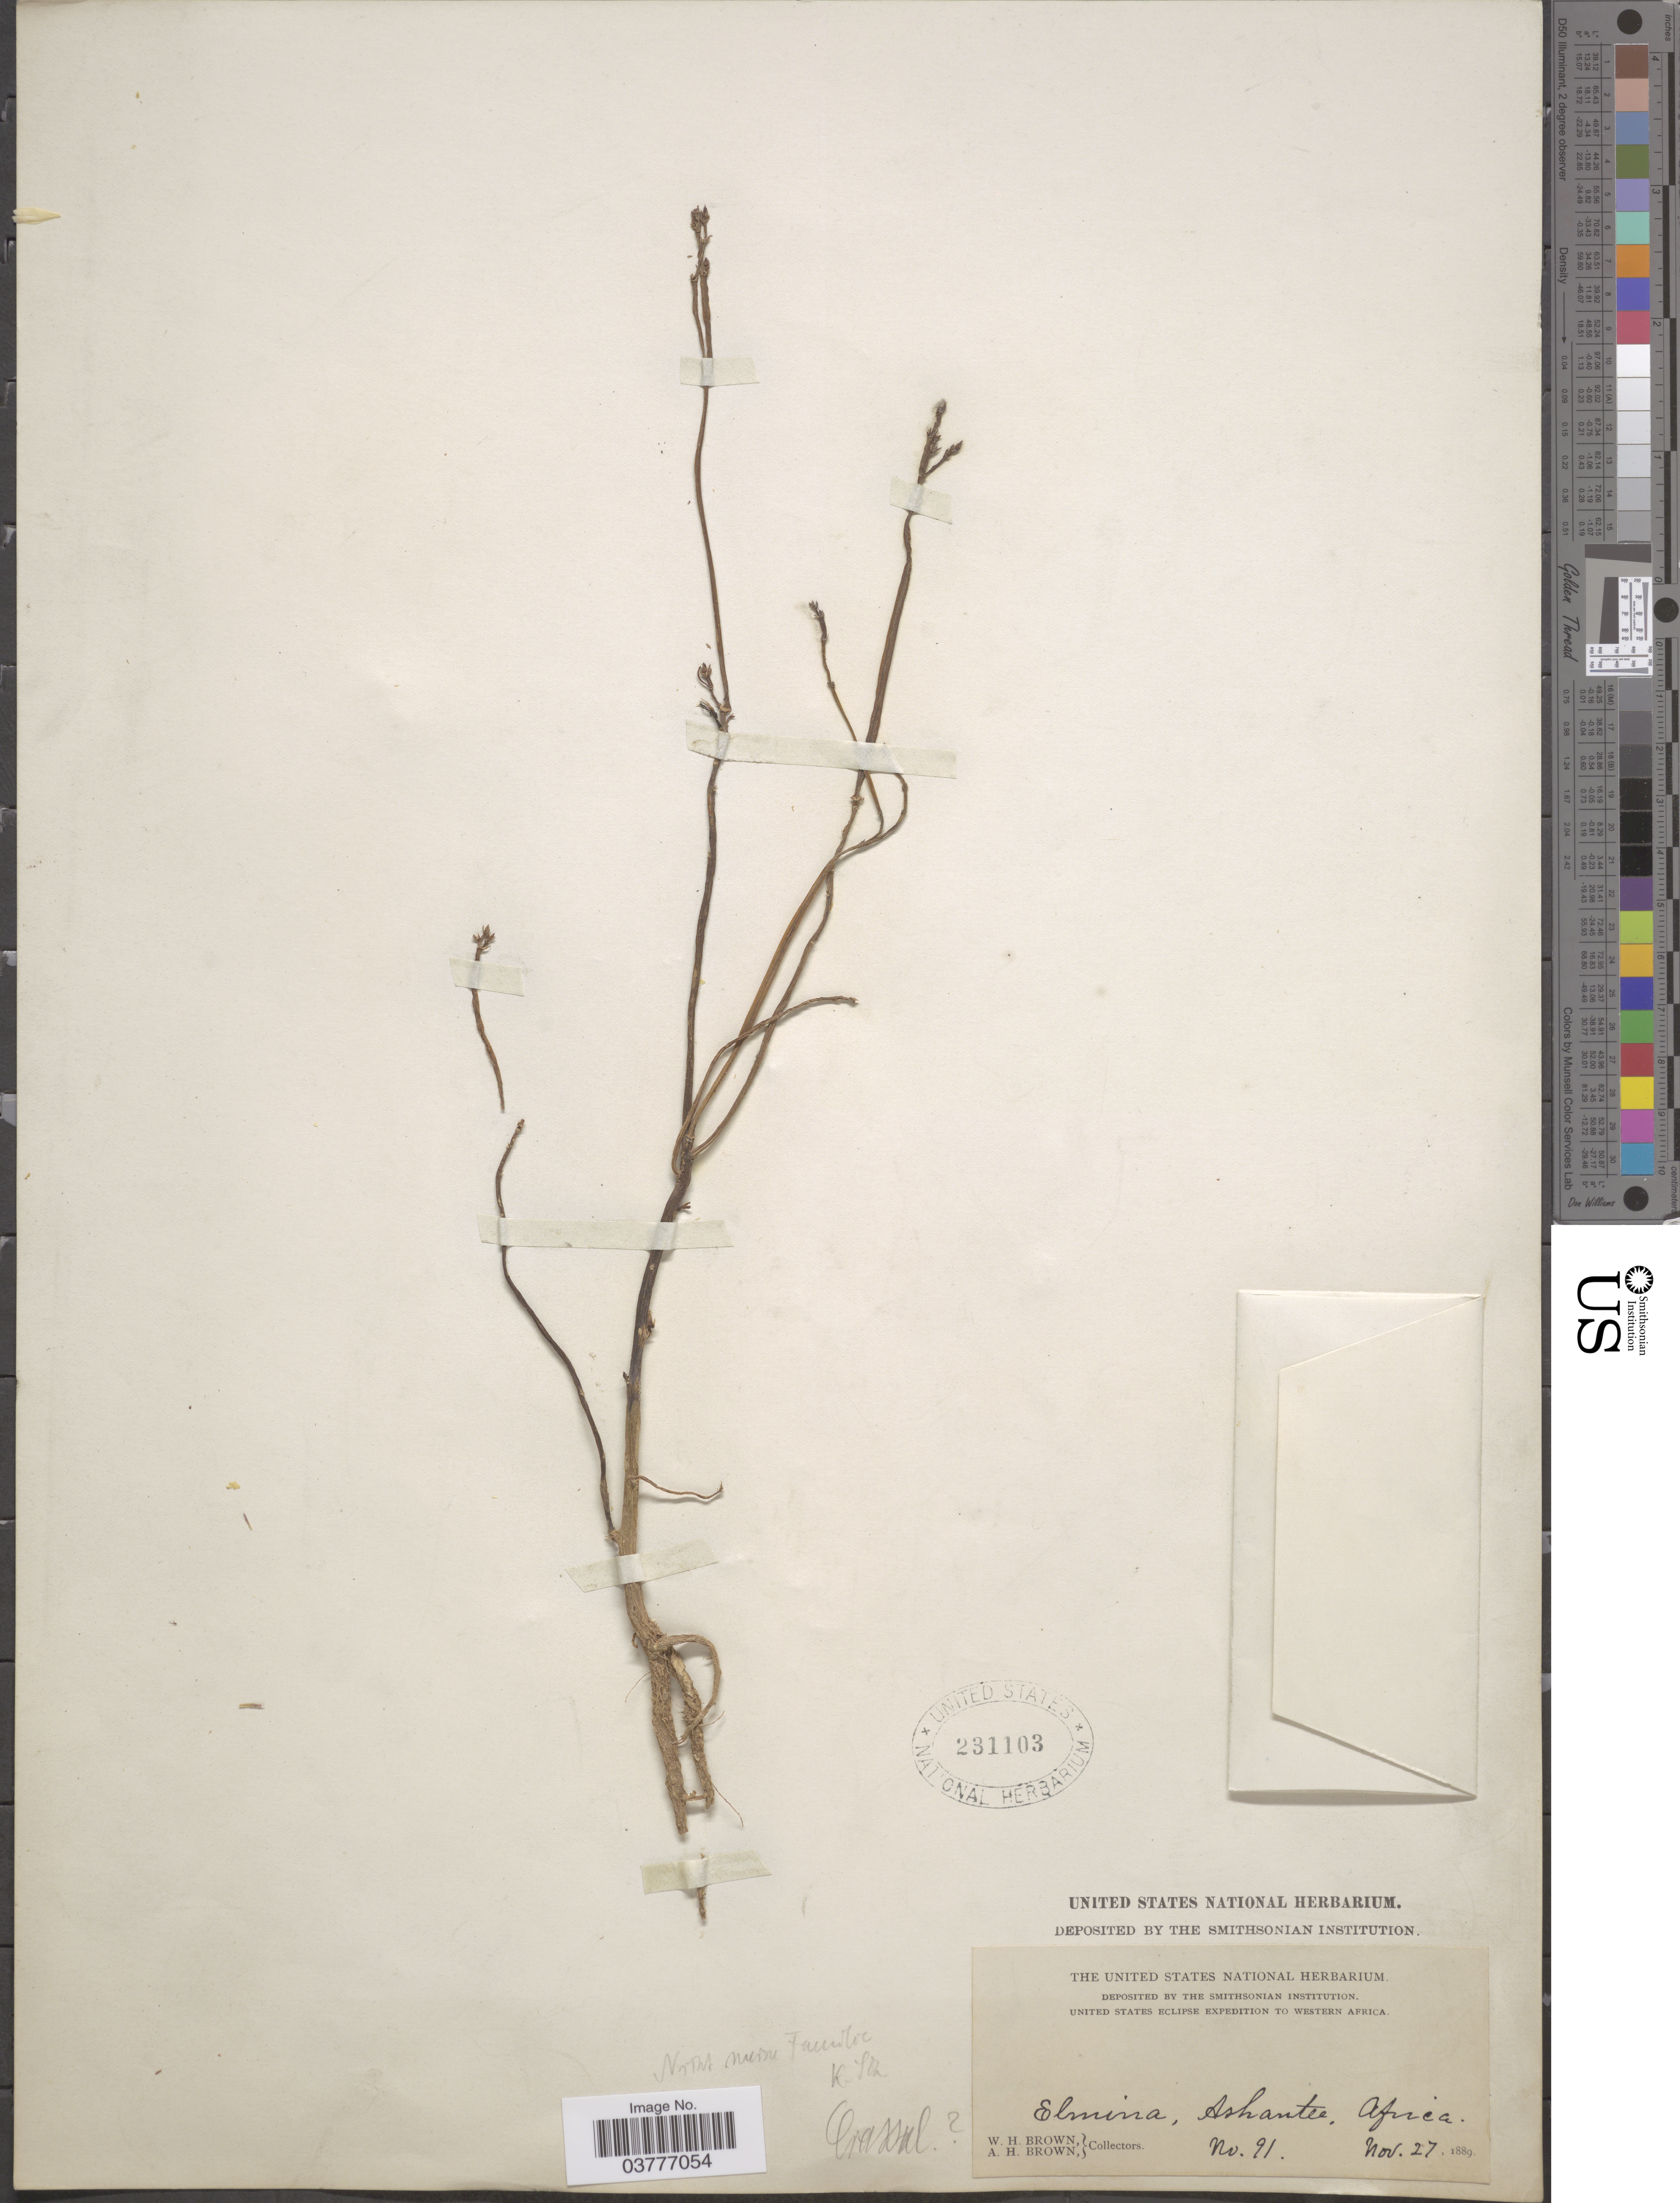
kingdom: Plantae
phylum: Tracheophyta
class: Magnoliopsida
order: Saxifragales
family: Crassulaceae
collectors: W. H. Brown & A. H. Brown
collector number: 91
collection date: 1889-11-27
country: Ghana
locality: Western Africa. Elmina, Ashantee, Africa.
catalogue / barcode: US 231103